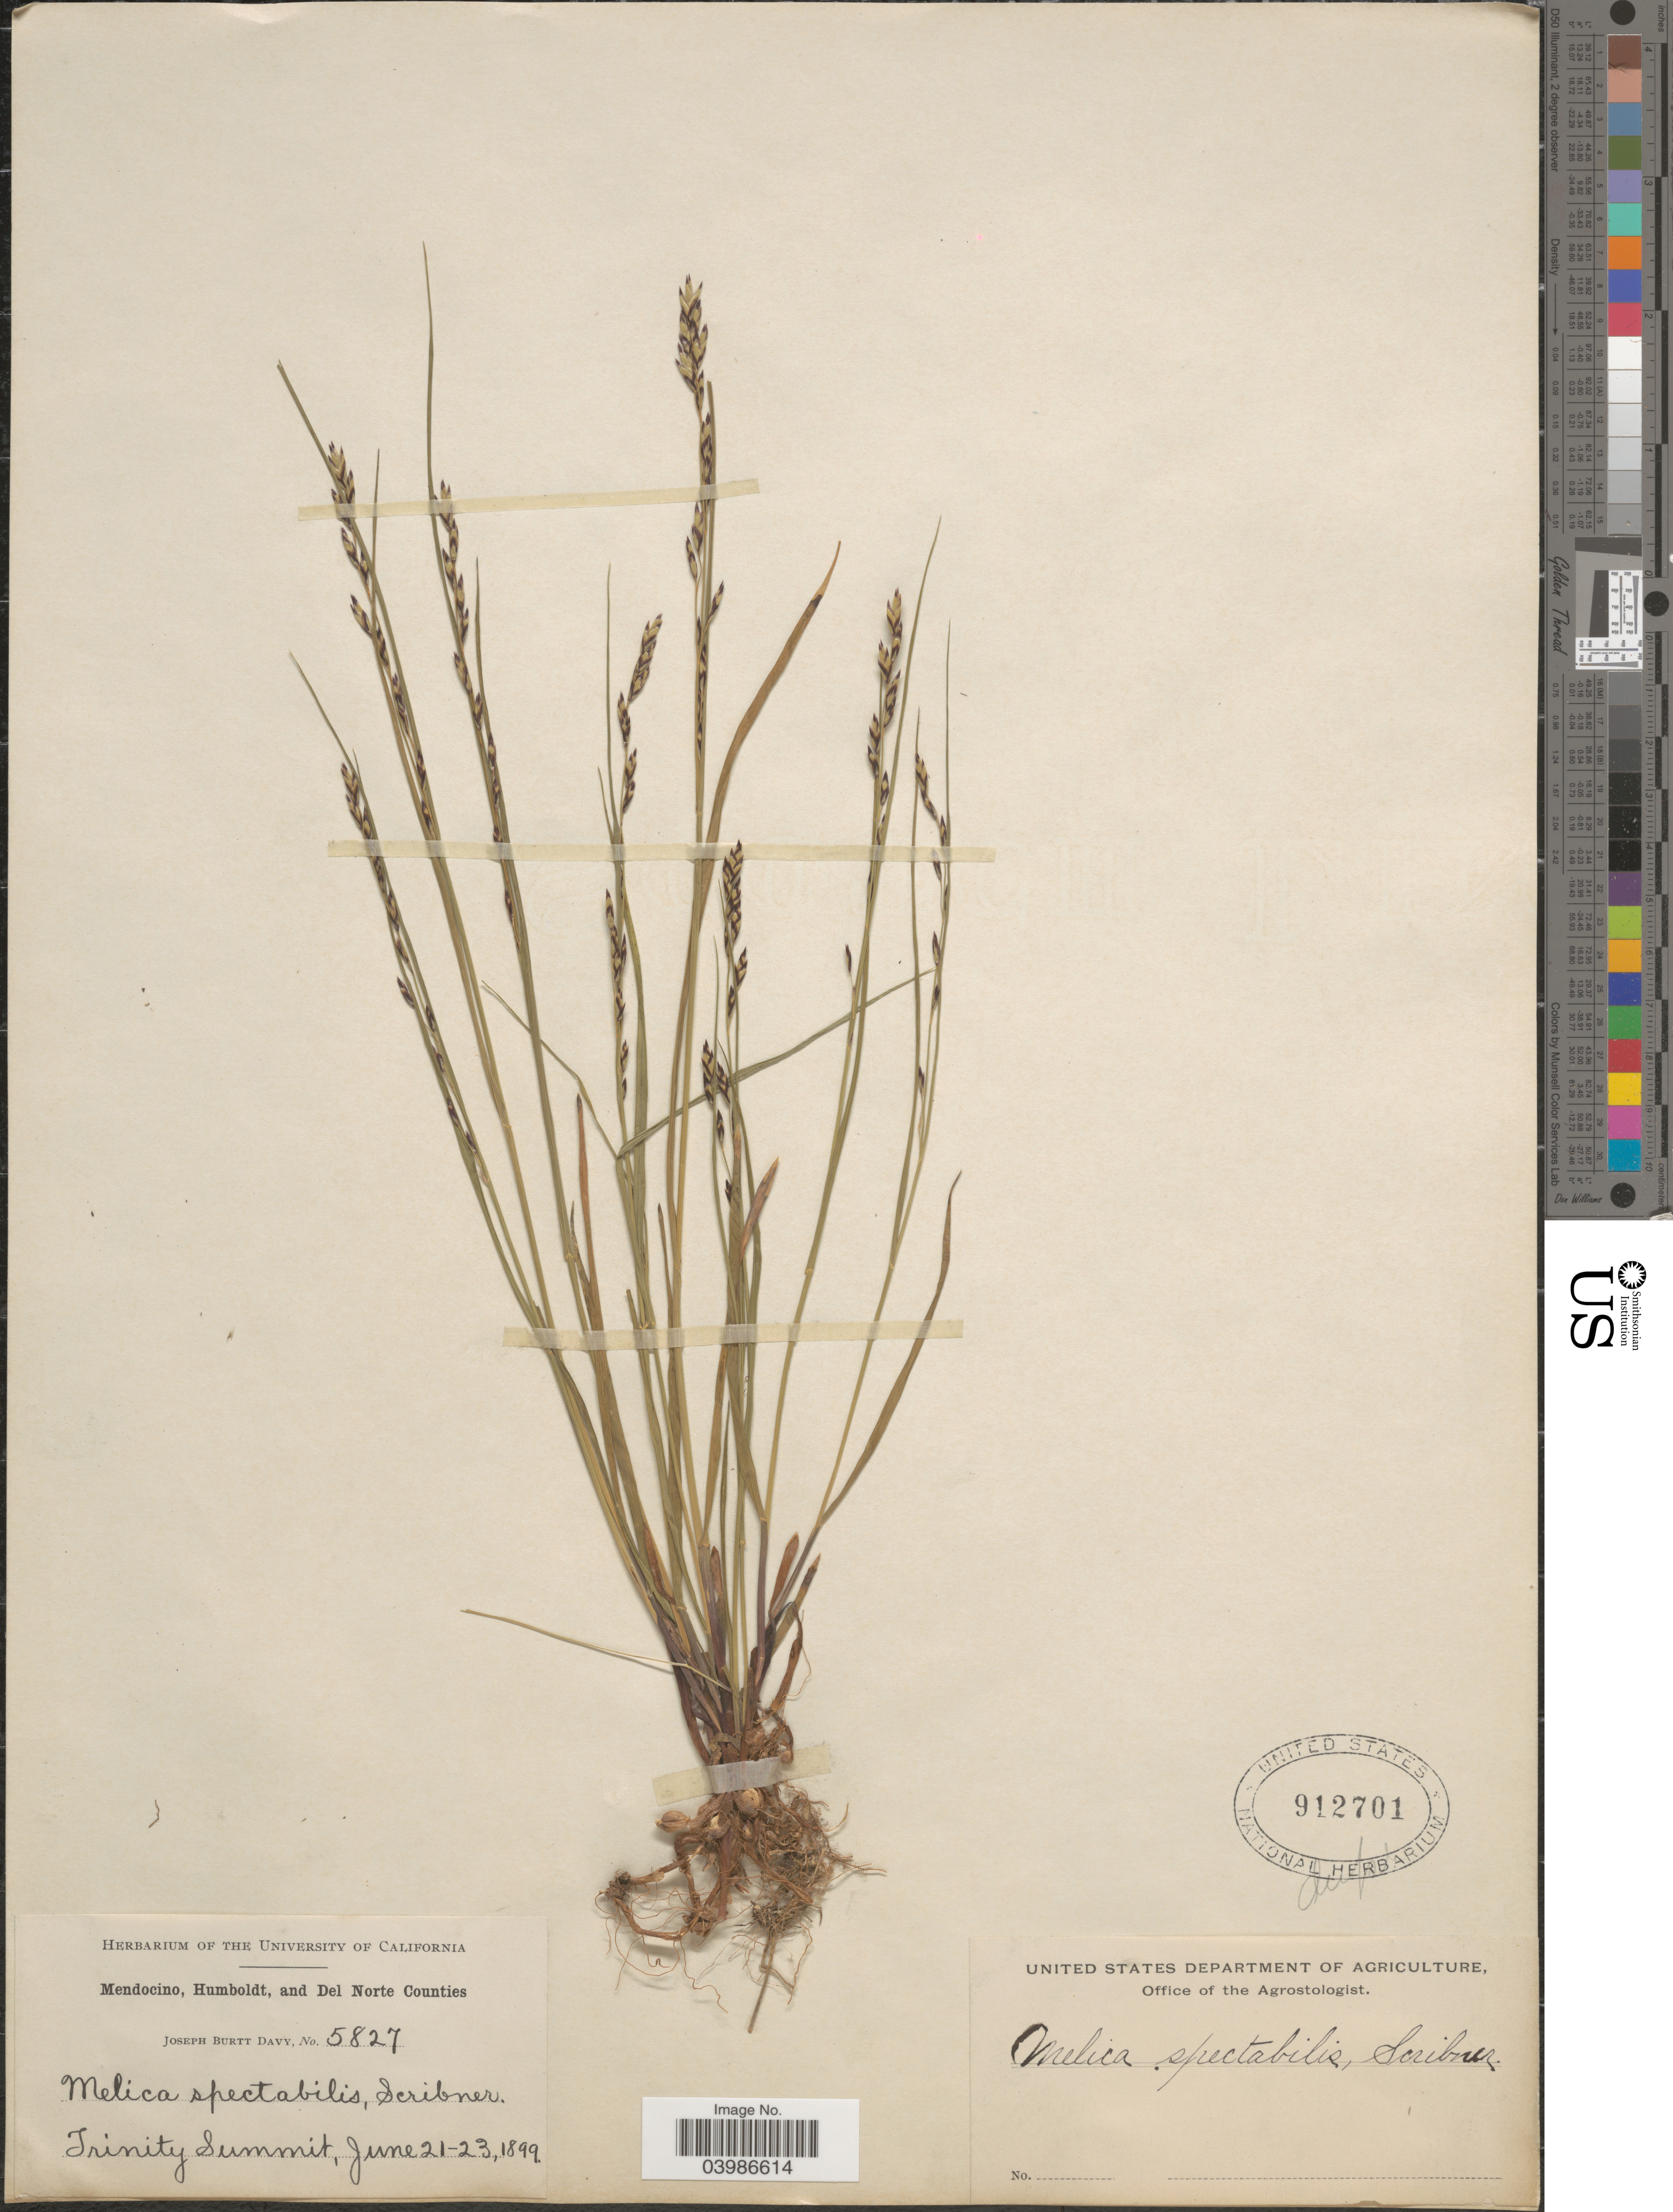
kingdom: Plantae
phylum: Tracheophyta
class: Liliopsida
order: Poales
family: Poaceae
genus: Melica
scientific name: Melica spectabilis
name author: Scribn.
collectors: J. Burtt Davy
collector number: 5827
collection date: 1899-06-21/1899-06-23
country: United States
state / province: California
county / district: Mendocino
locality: Mendocino, Humboldt, and Del Norte Counties. Trinity Summit.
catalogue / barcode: US 912701